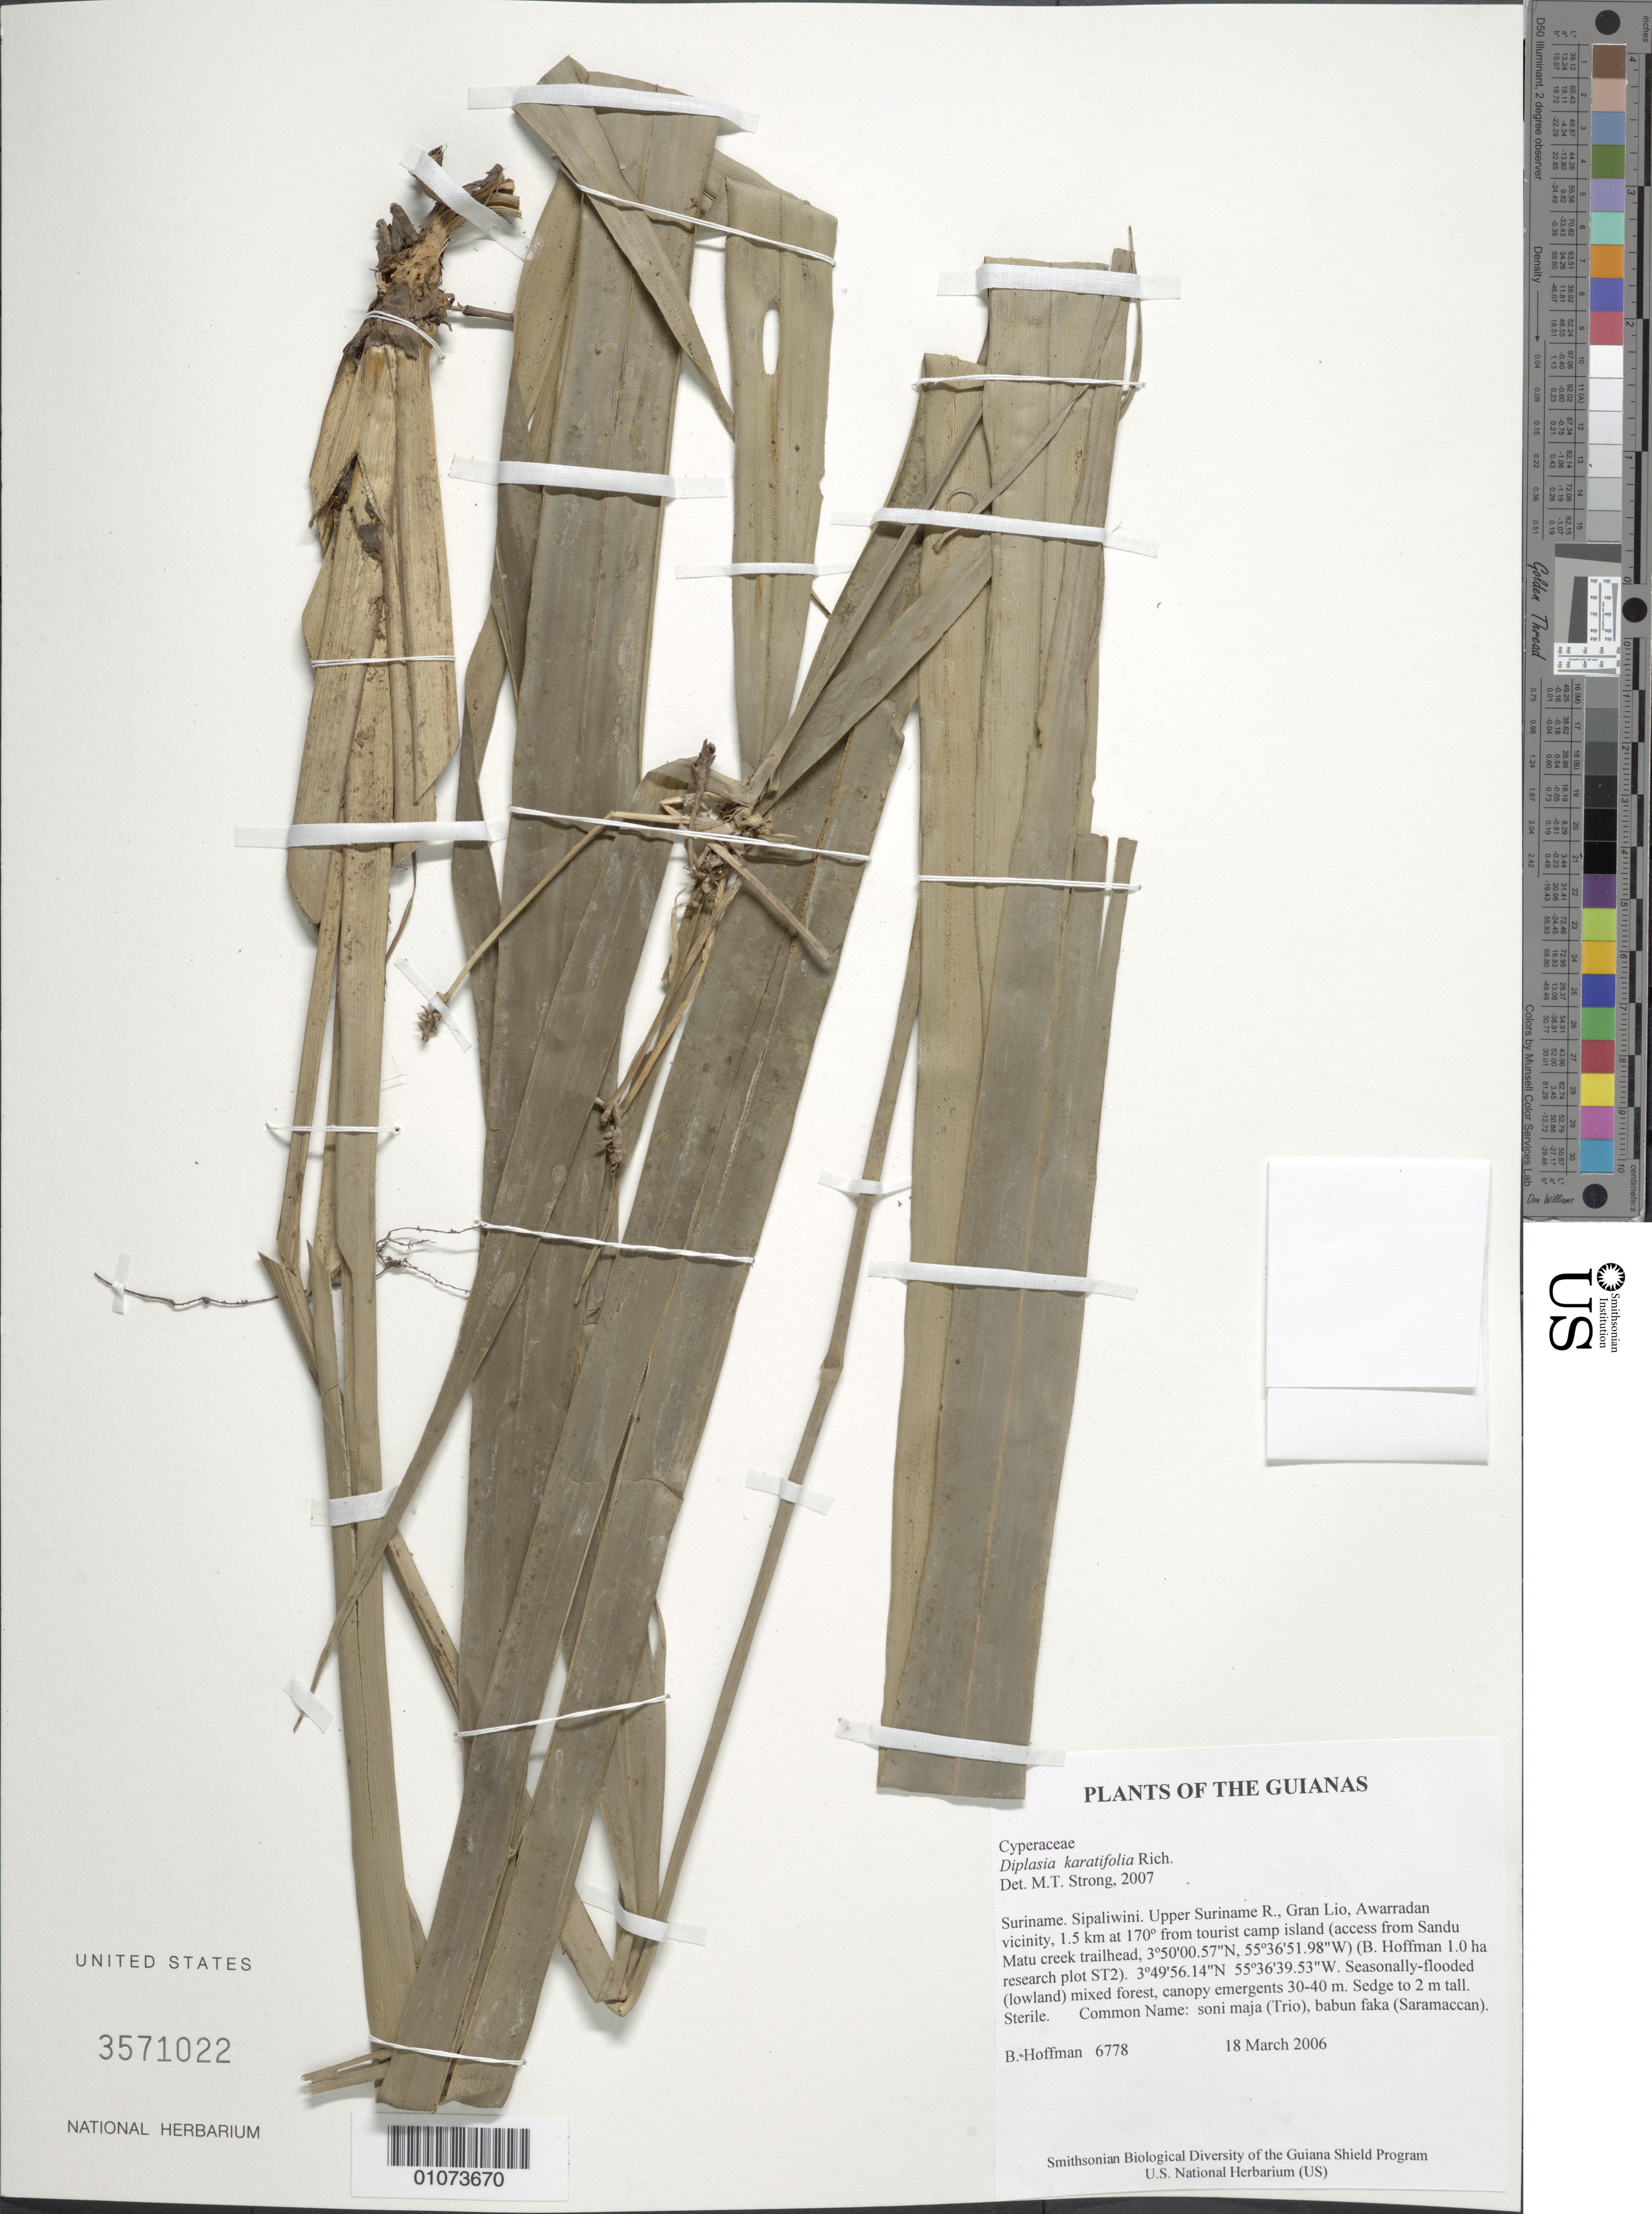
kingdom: Plantae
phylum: Tracheophyta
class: Liliopsida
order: Poales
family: Cyperaceae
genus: Diplasia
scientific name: Diplasia karatifolia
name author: Rich.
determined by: Strong, M. T., (US), Smithsonian Institution - National Museum of Natural History (UNITED STATES)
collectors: B. Hoffman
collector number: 6778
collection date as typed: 18 March 2006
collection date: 2006-03-18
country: Suriname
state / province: Sipaliwini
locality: Upper Suriname R., Gran Lio, Awarradan vicinity, 1.5 km at 170º from tourist camp island (access from Sandu Matu creek trailhead, 3º50'00.57"N, 55º36'51.98"W) (B. Hoffman 1.0 ha research plot ST2)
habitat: Seasonally-flooded (lowland) mixed forest, canopy emergents 30-40 m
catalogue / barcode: US 3571022